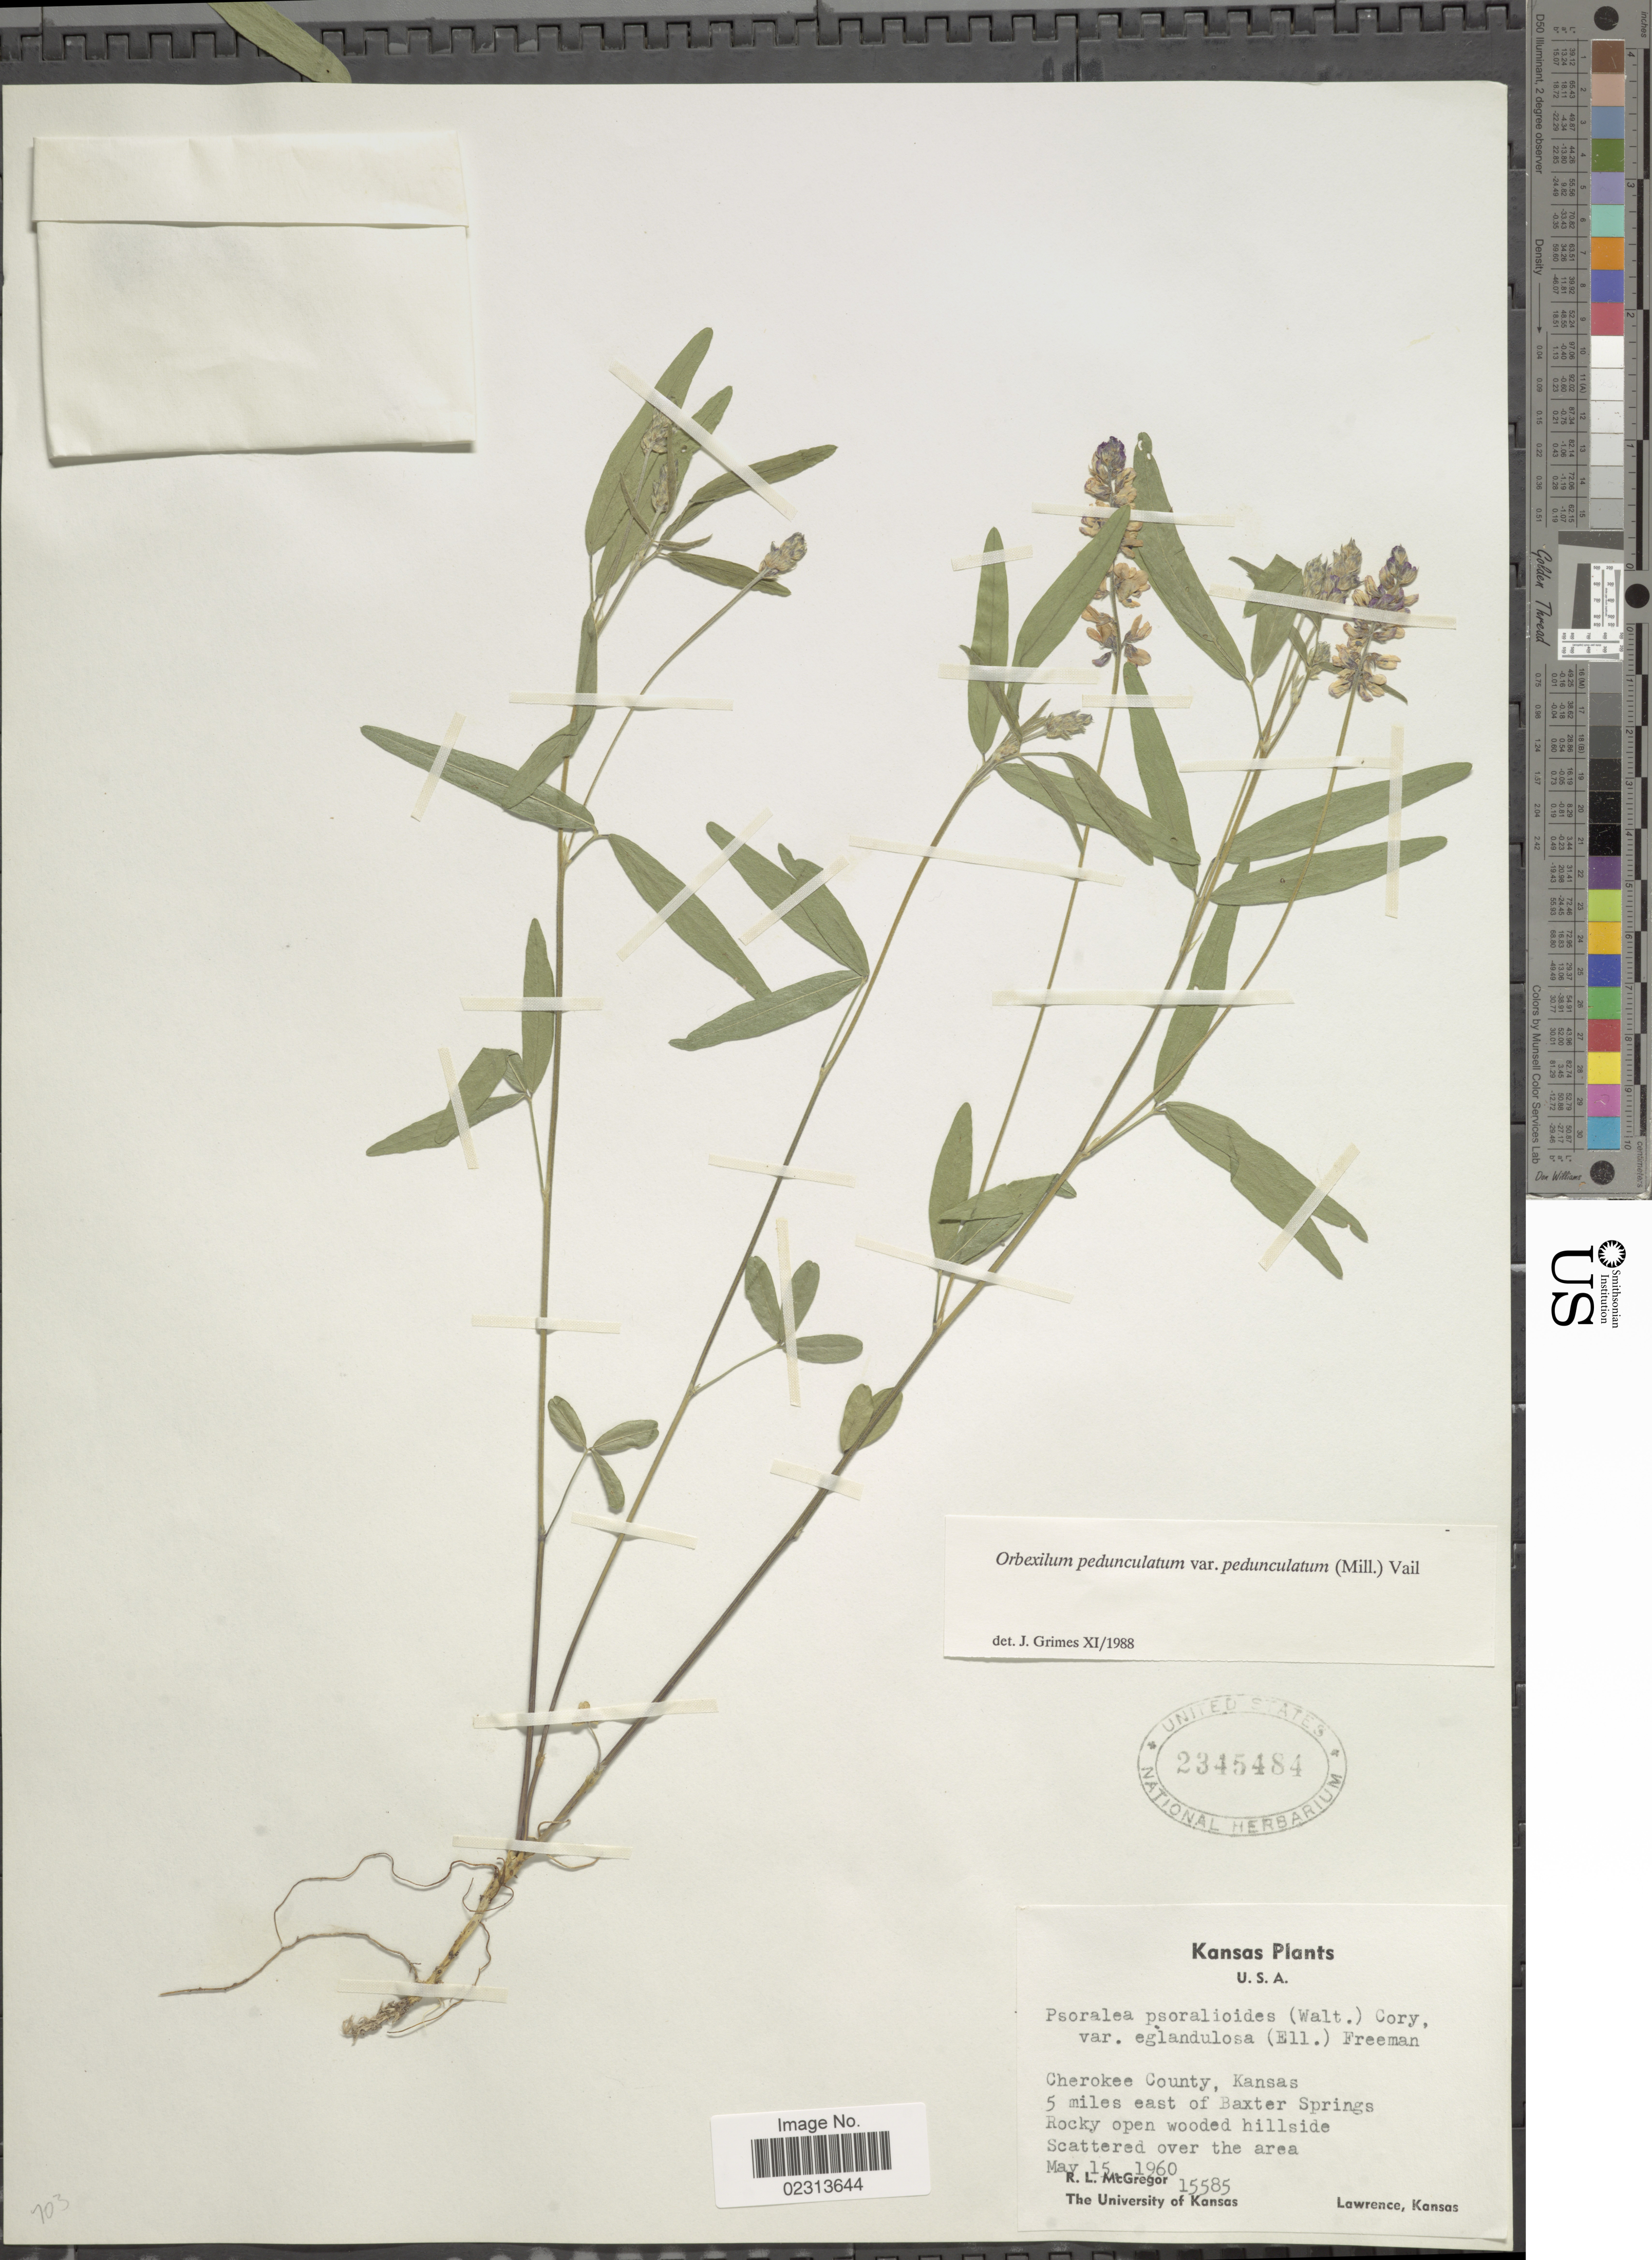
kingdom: Plantae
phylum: Tracheophyta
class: Magnoliopsida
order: Fabales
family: Fabaceae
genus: Orbexilum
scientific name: Orbexilum pedunculatum var. pedunculatum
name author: (Miller) Rydberg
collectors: R. McGregor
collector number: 15585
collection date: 1960-05-15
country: United States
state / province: Kansas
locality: Cherokee County, 5 miles west of Baxter Springs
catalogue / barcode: US 2345484